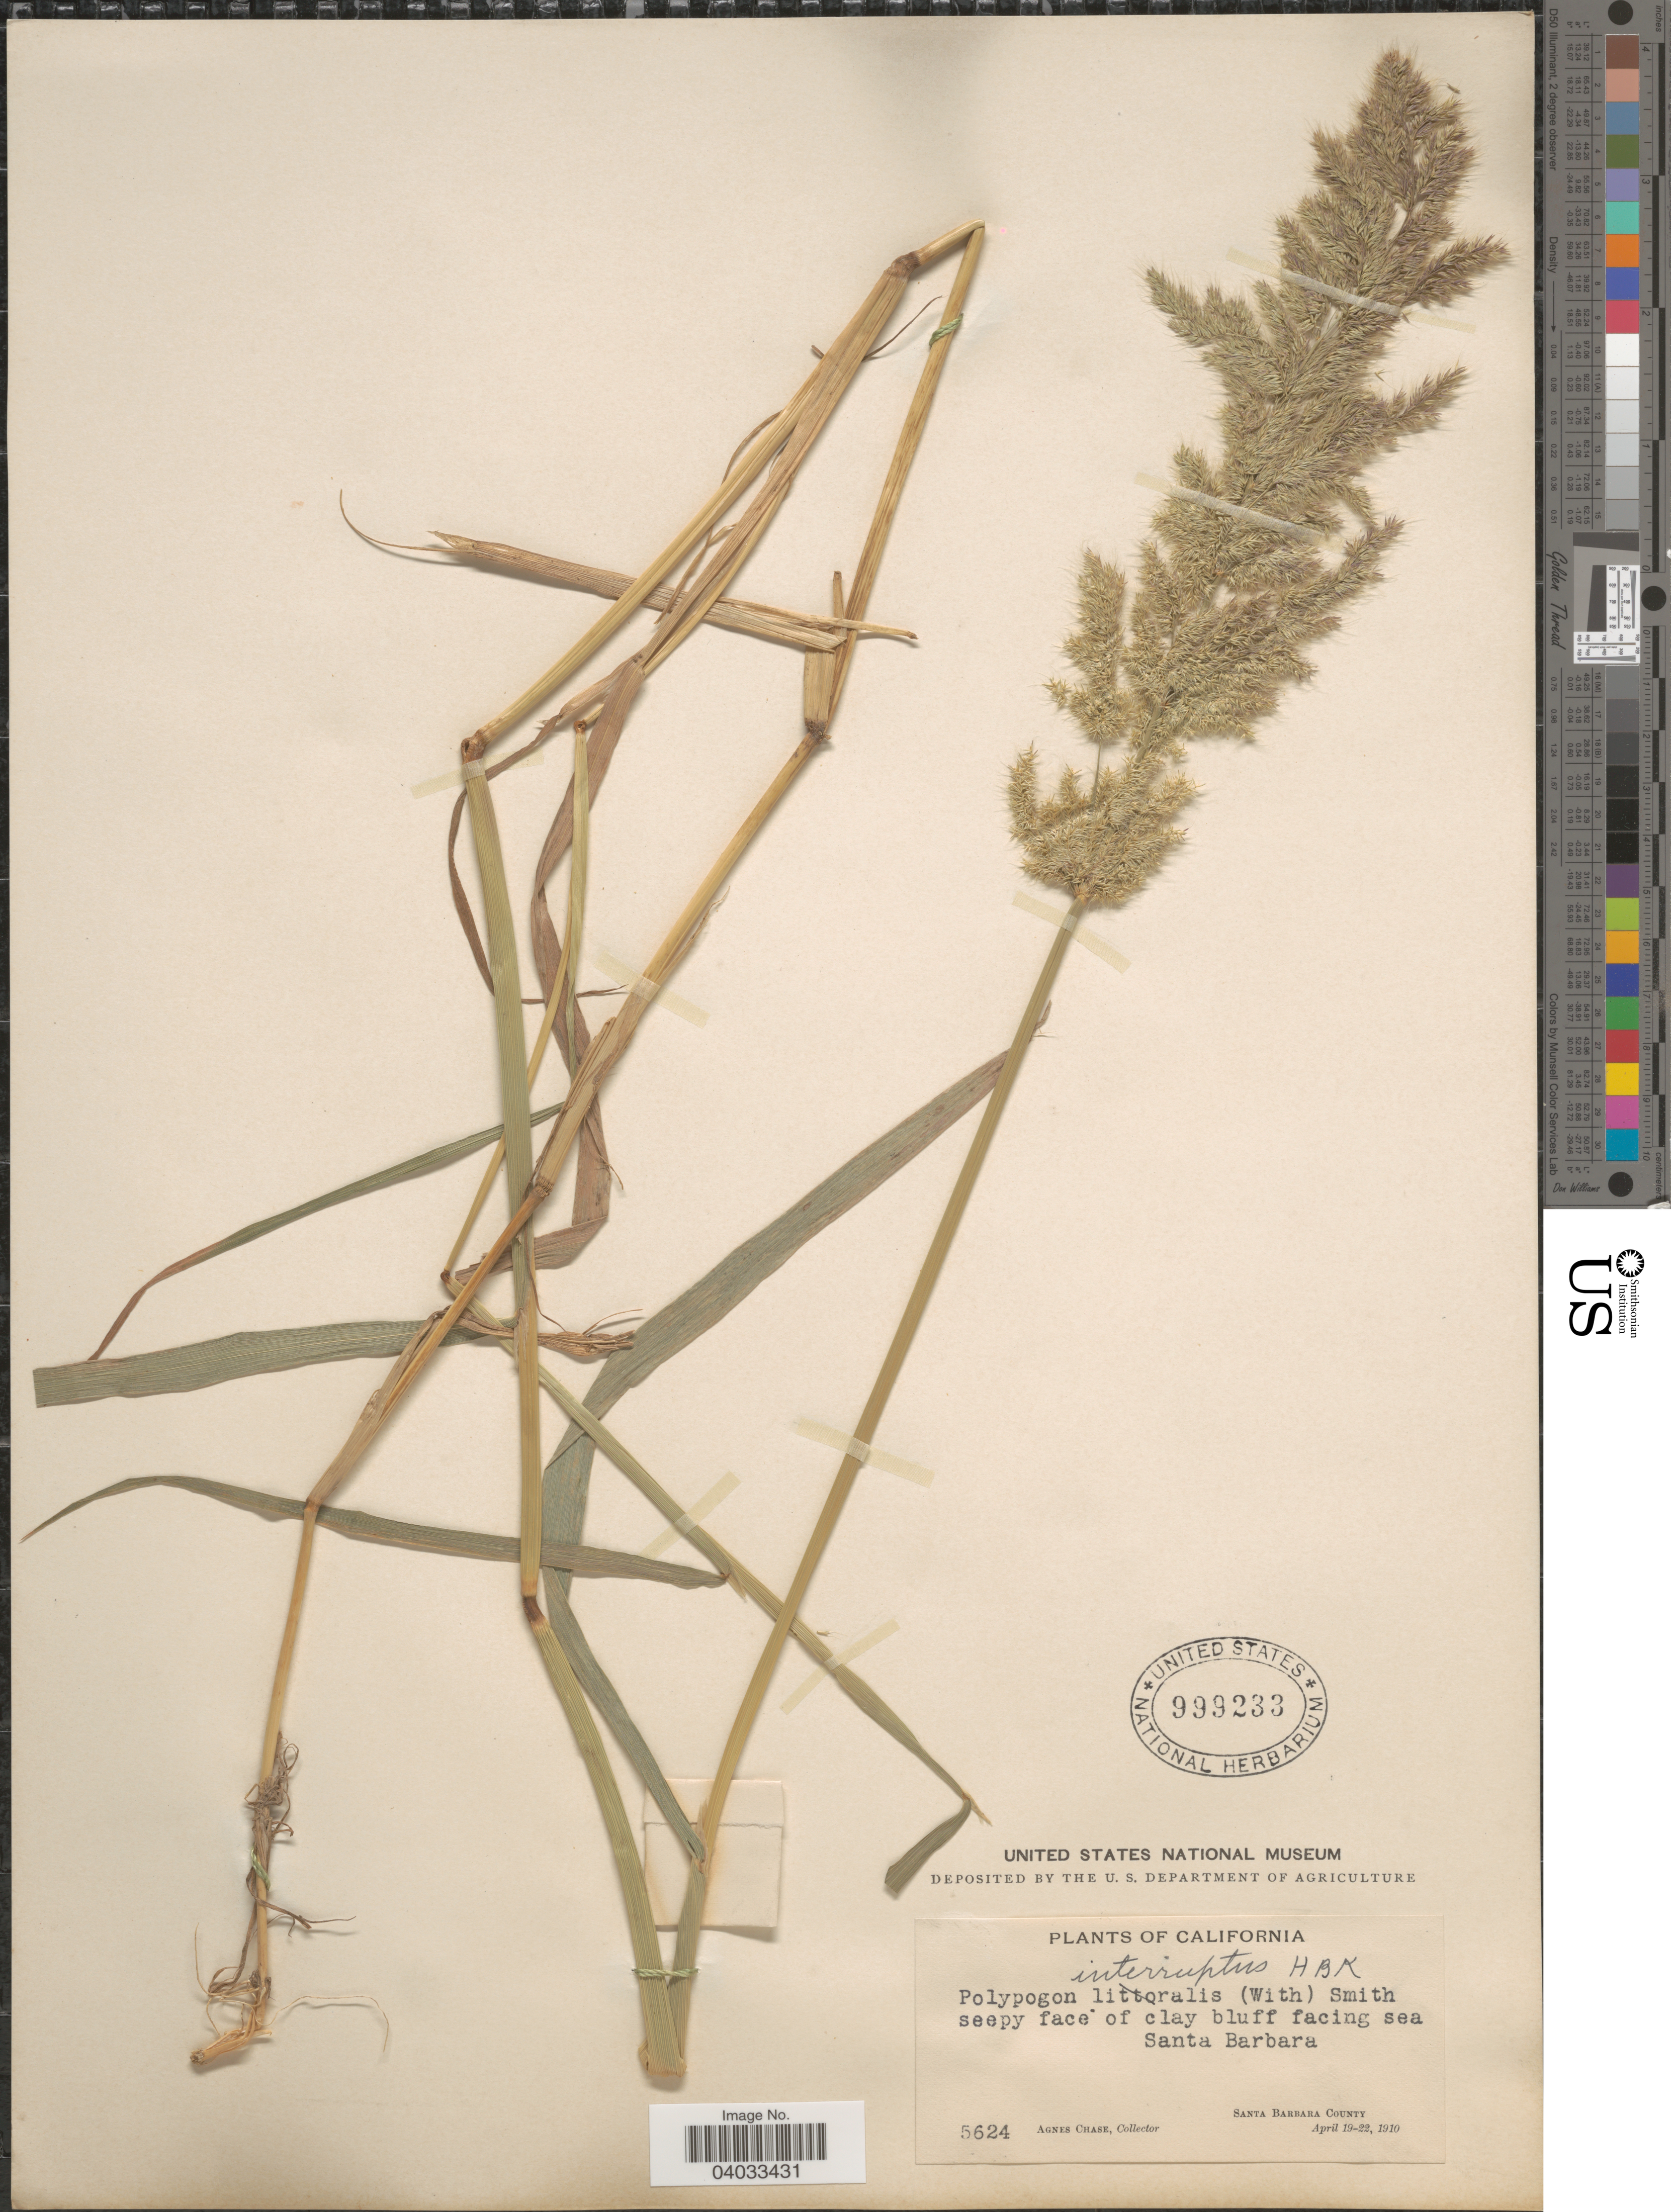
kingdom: Plantae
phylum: Tracheophyta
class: Liliopsida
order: Poales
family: Poaceae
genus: Polypogon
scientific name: Polypogon interruptus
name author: Kunth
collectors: A. Chase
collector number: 5624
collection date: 1910-04-19/1910-04-22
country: United States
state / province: California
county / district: Santa Barbara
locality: Santa Barbara. Santa Barbara County.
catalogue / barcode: US 999233